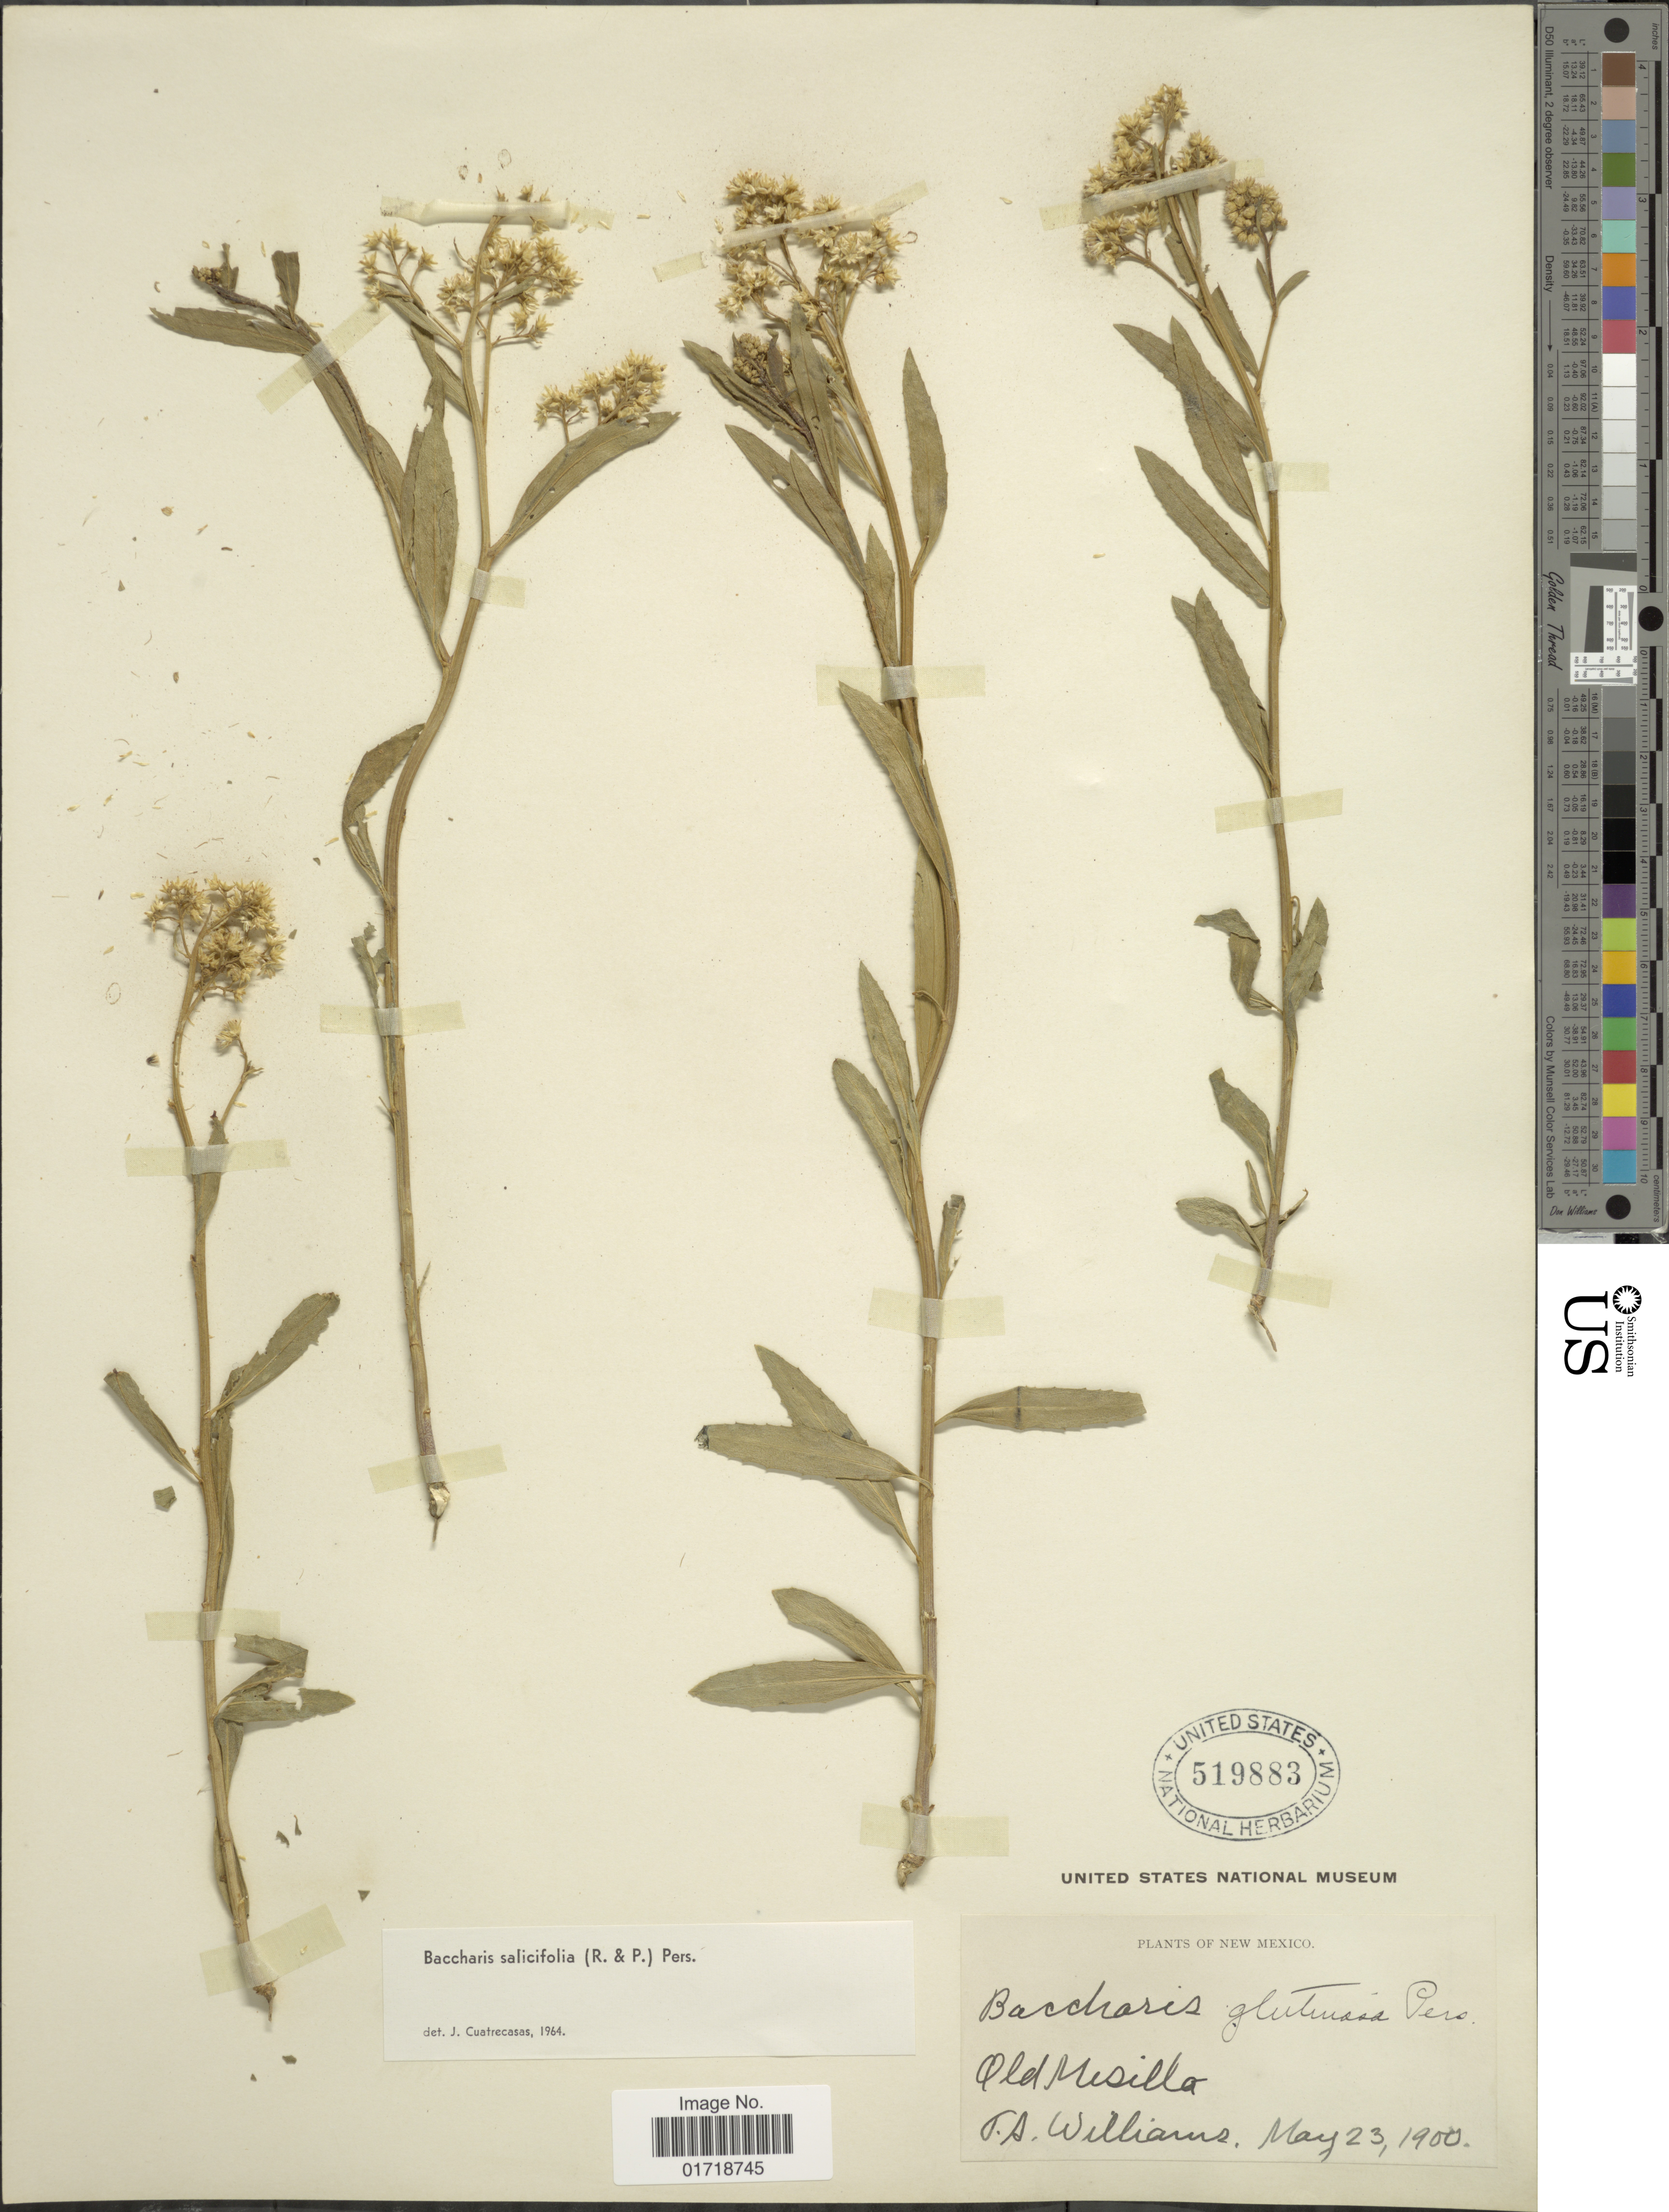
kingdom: Plantae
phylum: Tracheophyta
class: Magnoliopsida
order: Asterales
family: Asteraceae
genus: Baccharis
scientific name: Baccharis glutinosa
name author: Pers.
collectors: T. A. Williams (herbarium)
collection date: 1900-05-23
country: United States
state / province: New Mexico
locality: Old Mesilla.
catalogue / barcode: US 519883